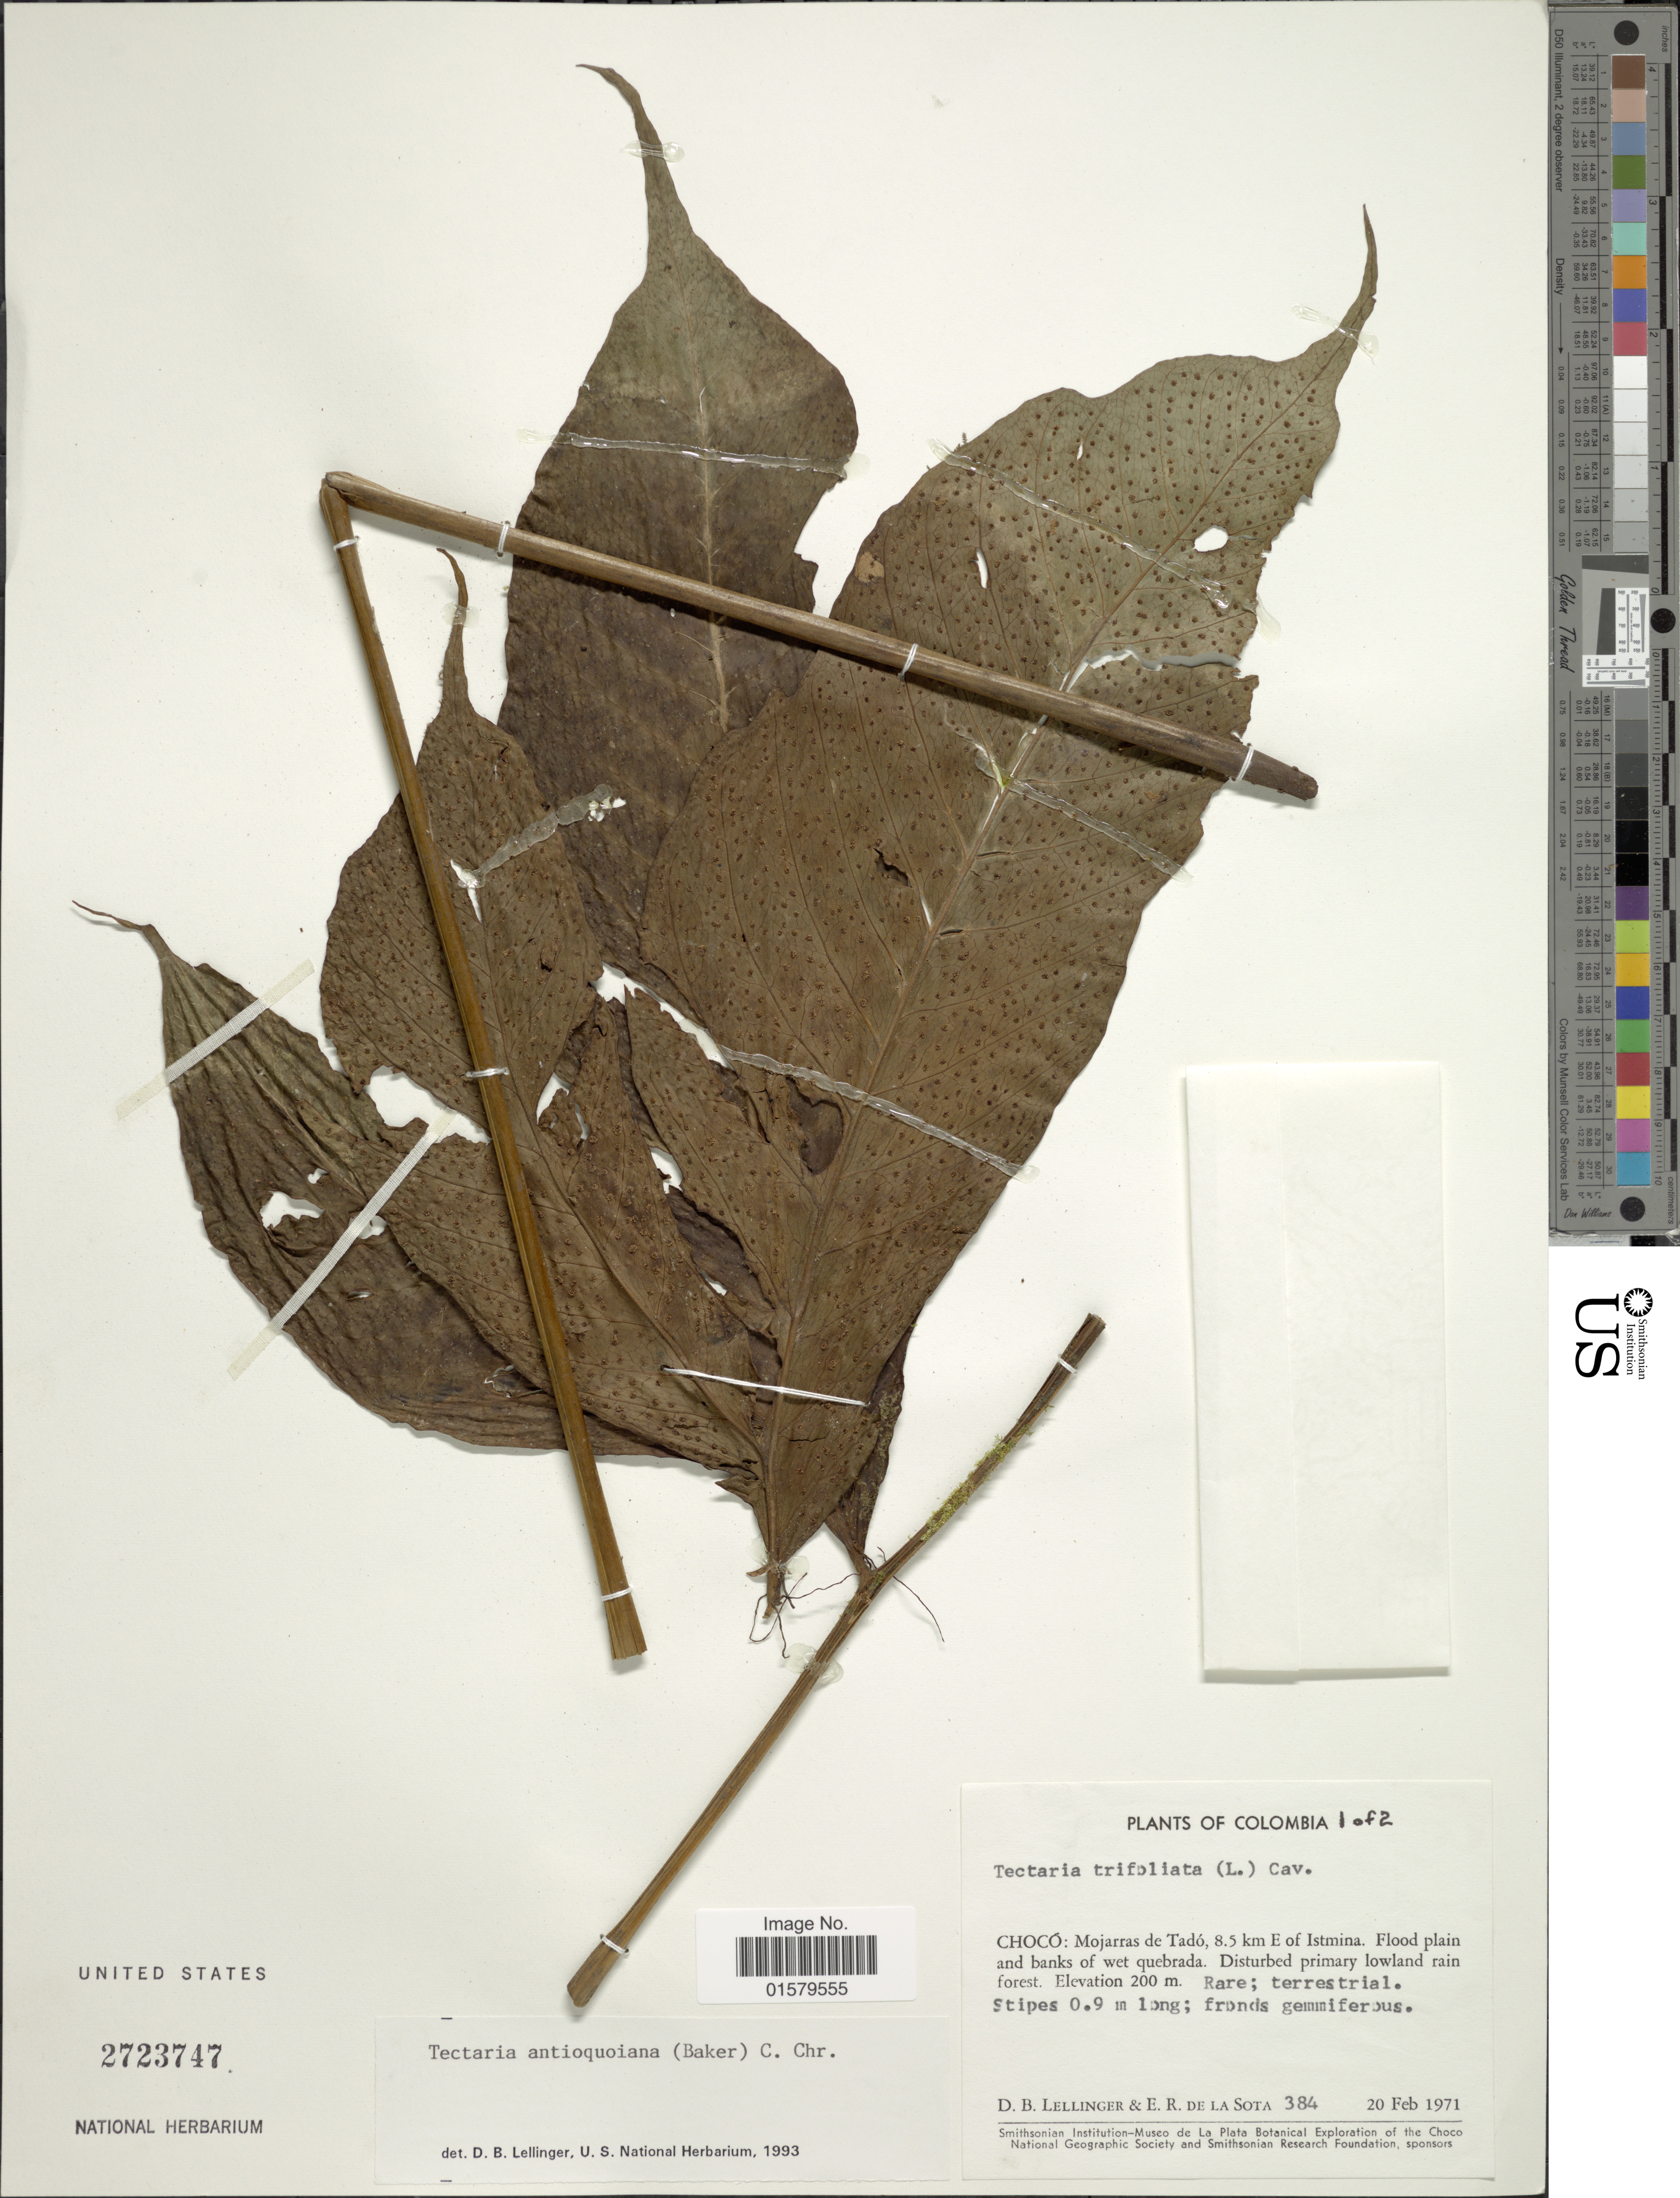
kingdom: Plantae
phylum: Tracheophyta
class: Polypodiopsida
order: Polypodiales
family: Tectariaceae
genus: Tectaria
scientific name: Tectaria antioquiana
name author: (Baker) C. Chr.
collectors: D. B. Lellinger & E. R. de la Sota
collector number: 384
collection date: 1971-02-20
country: Colombia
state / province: Chocó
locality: Mojarras de Tado, 8.5 km E of Istmina. Flood plain and banks of wet quebrada. Disturbed primary lowland rain forest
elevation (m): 200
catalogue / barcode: US 2723747